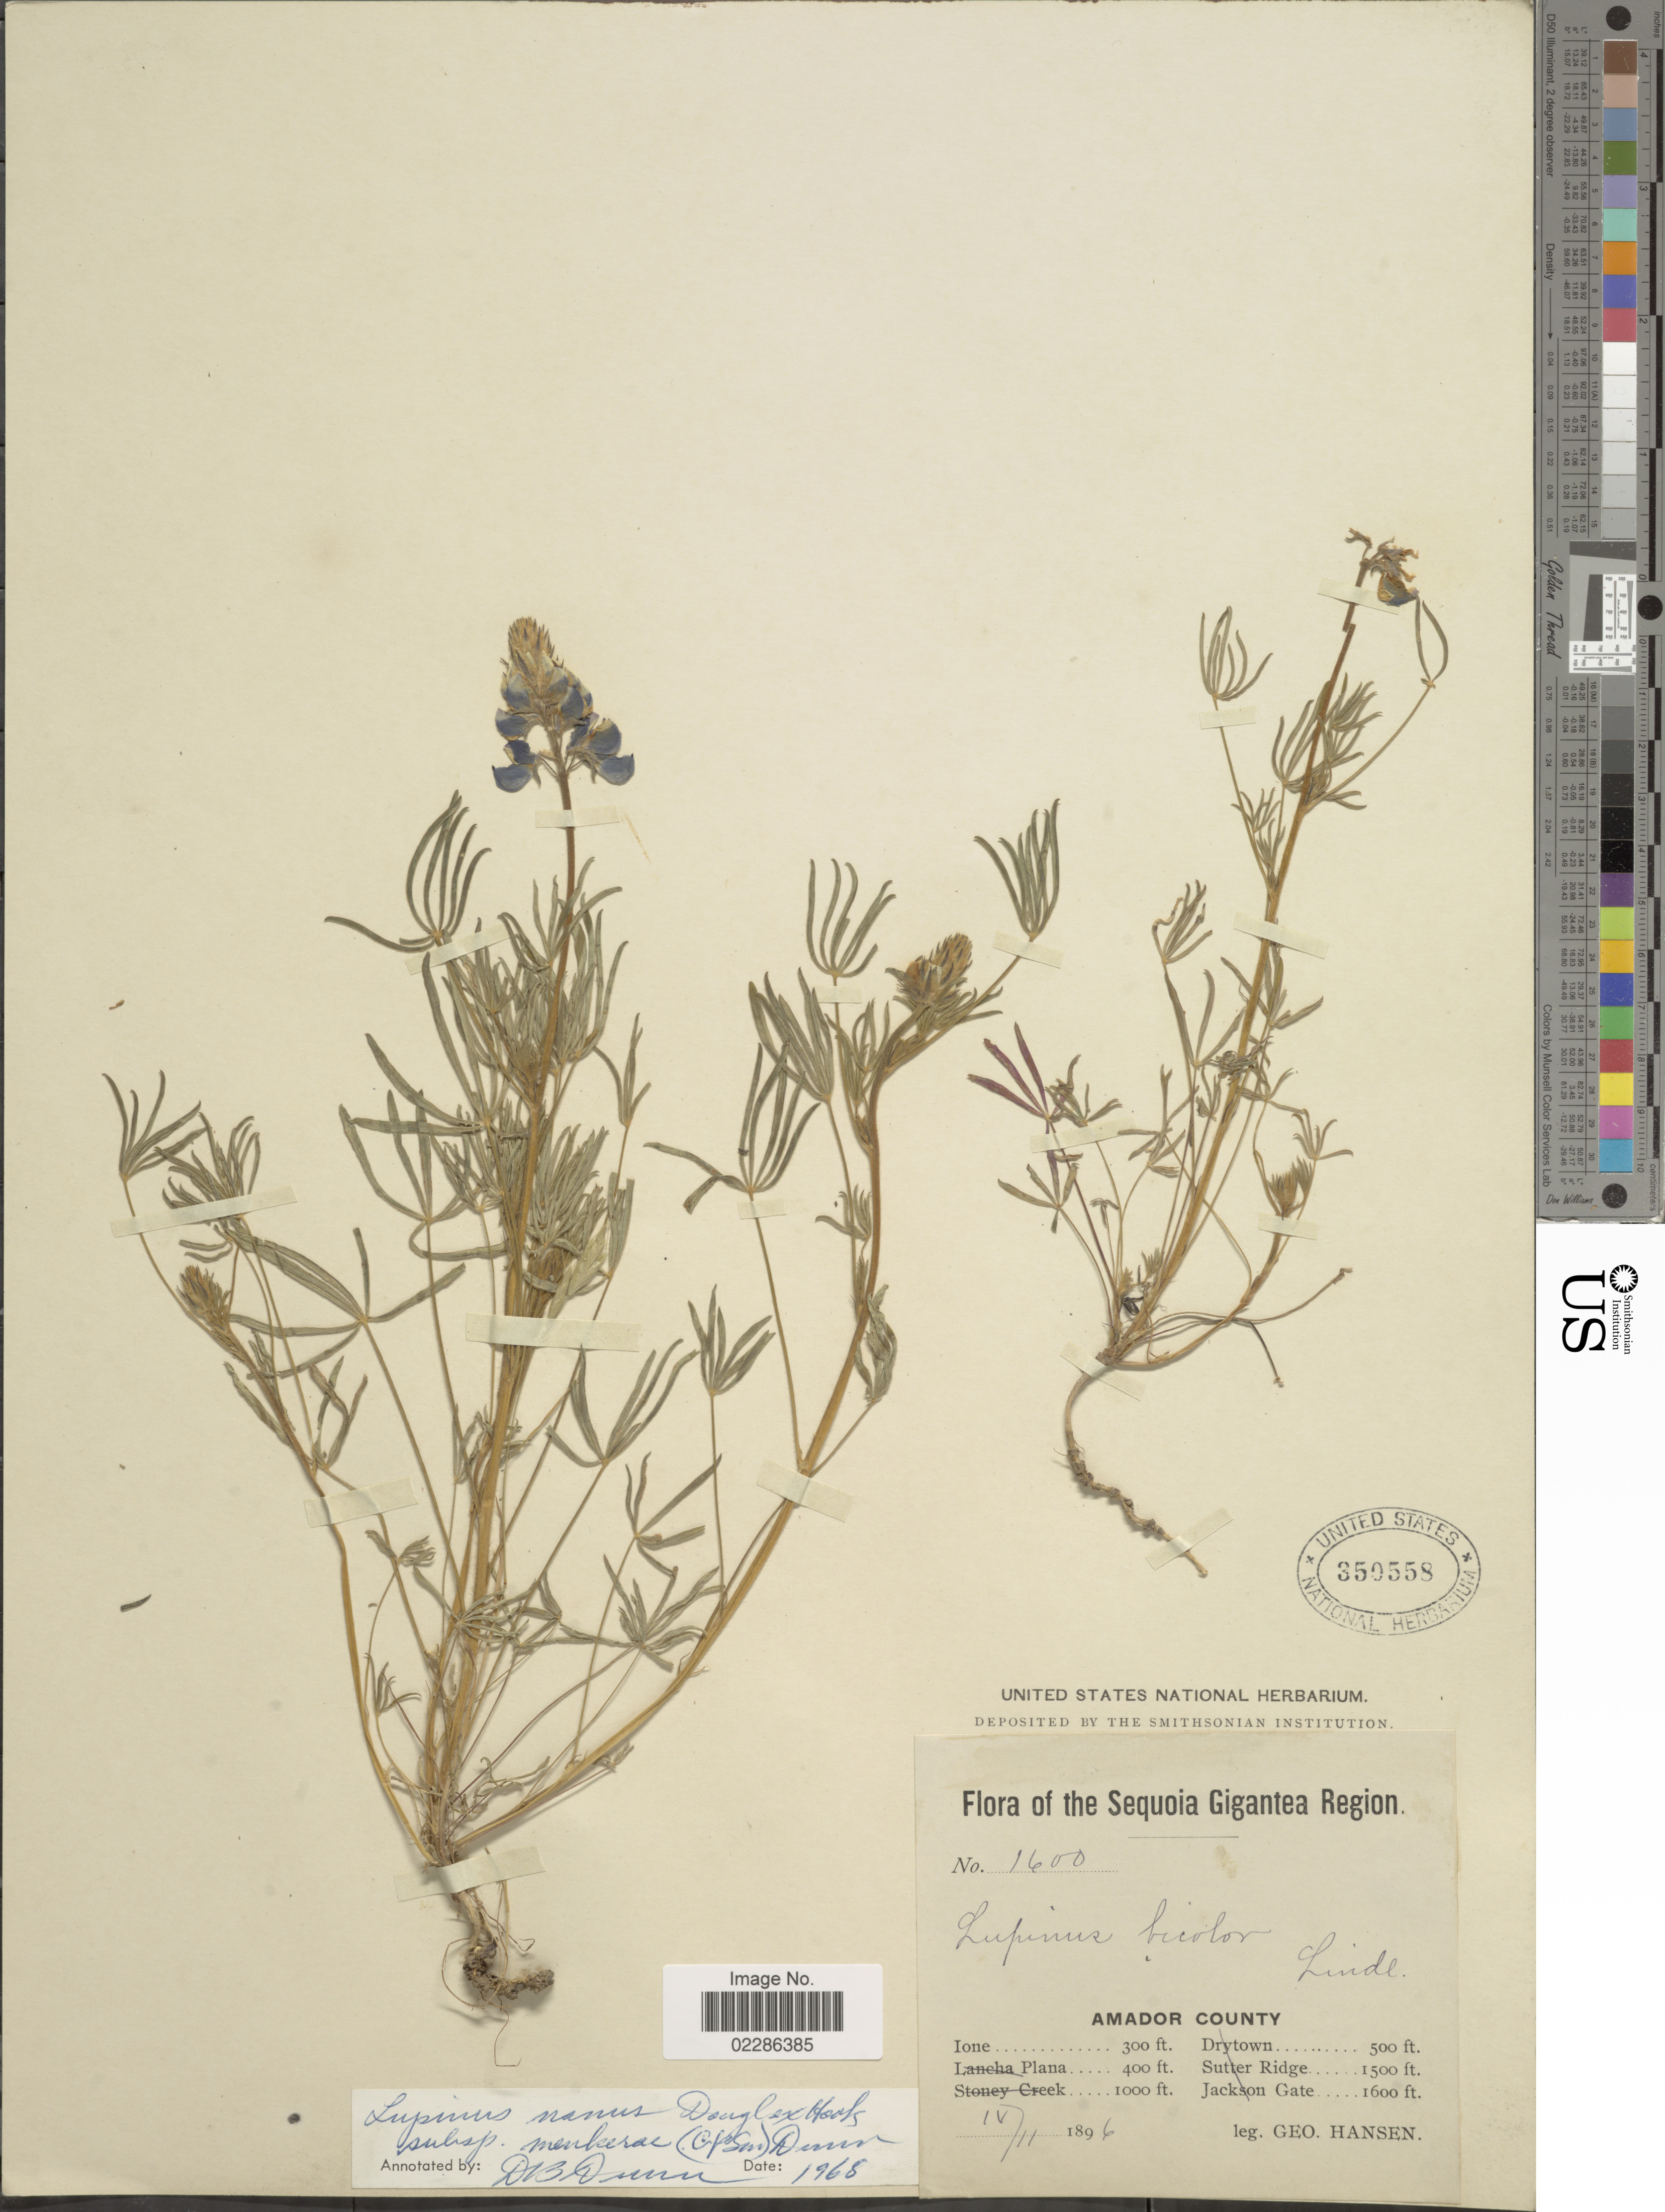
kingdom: Plantae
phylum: Tracheophyta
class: Magnoliopsida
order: Fabales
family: Fabaceae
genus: Lupinus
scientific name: Lupinus nanus var. menkerae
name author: C.P. Sm.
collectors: G. Hansen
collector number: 1600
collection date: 1896-04-11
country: United States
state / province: California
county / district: Amador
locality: The Sequoia Gigantea Region, Amador County, Ione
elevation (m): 91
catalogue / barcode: US 350558